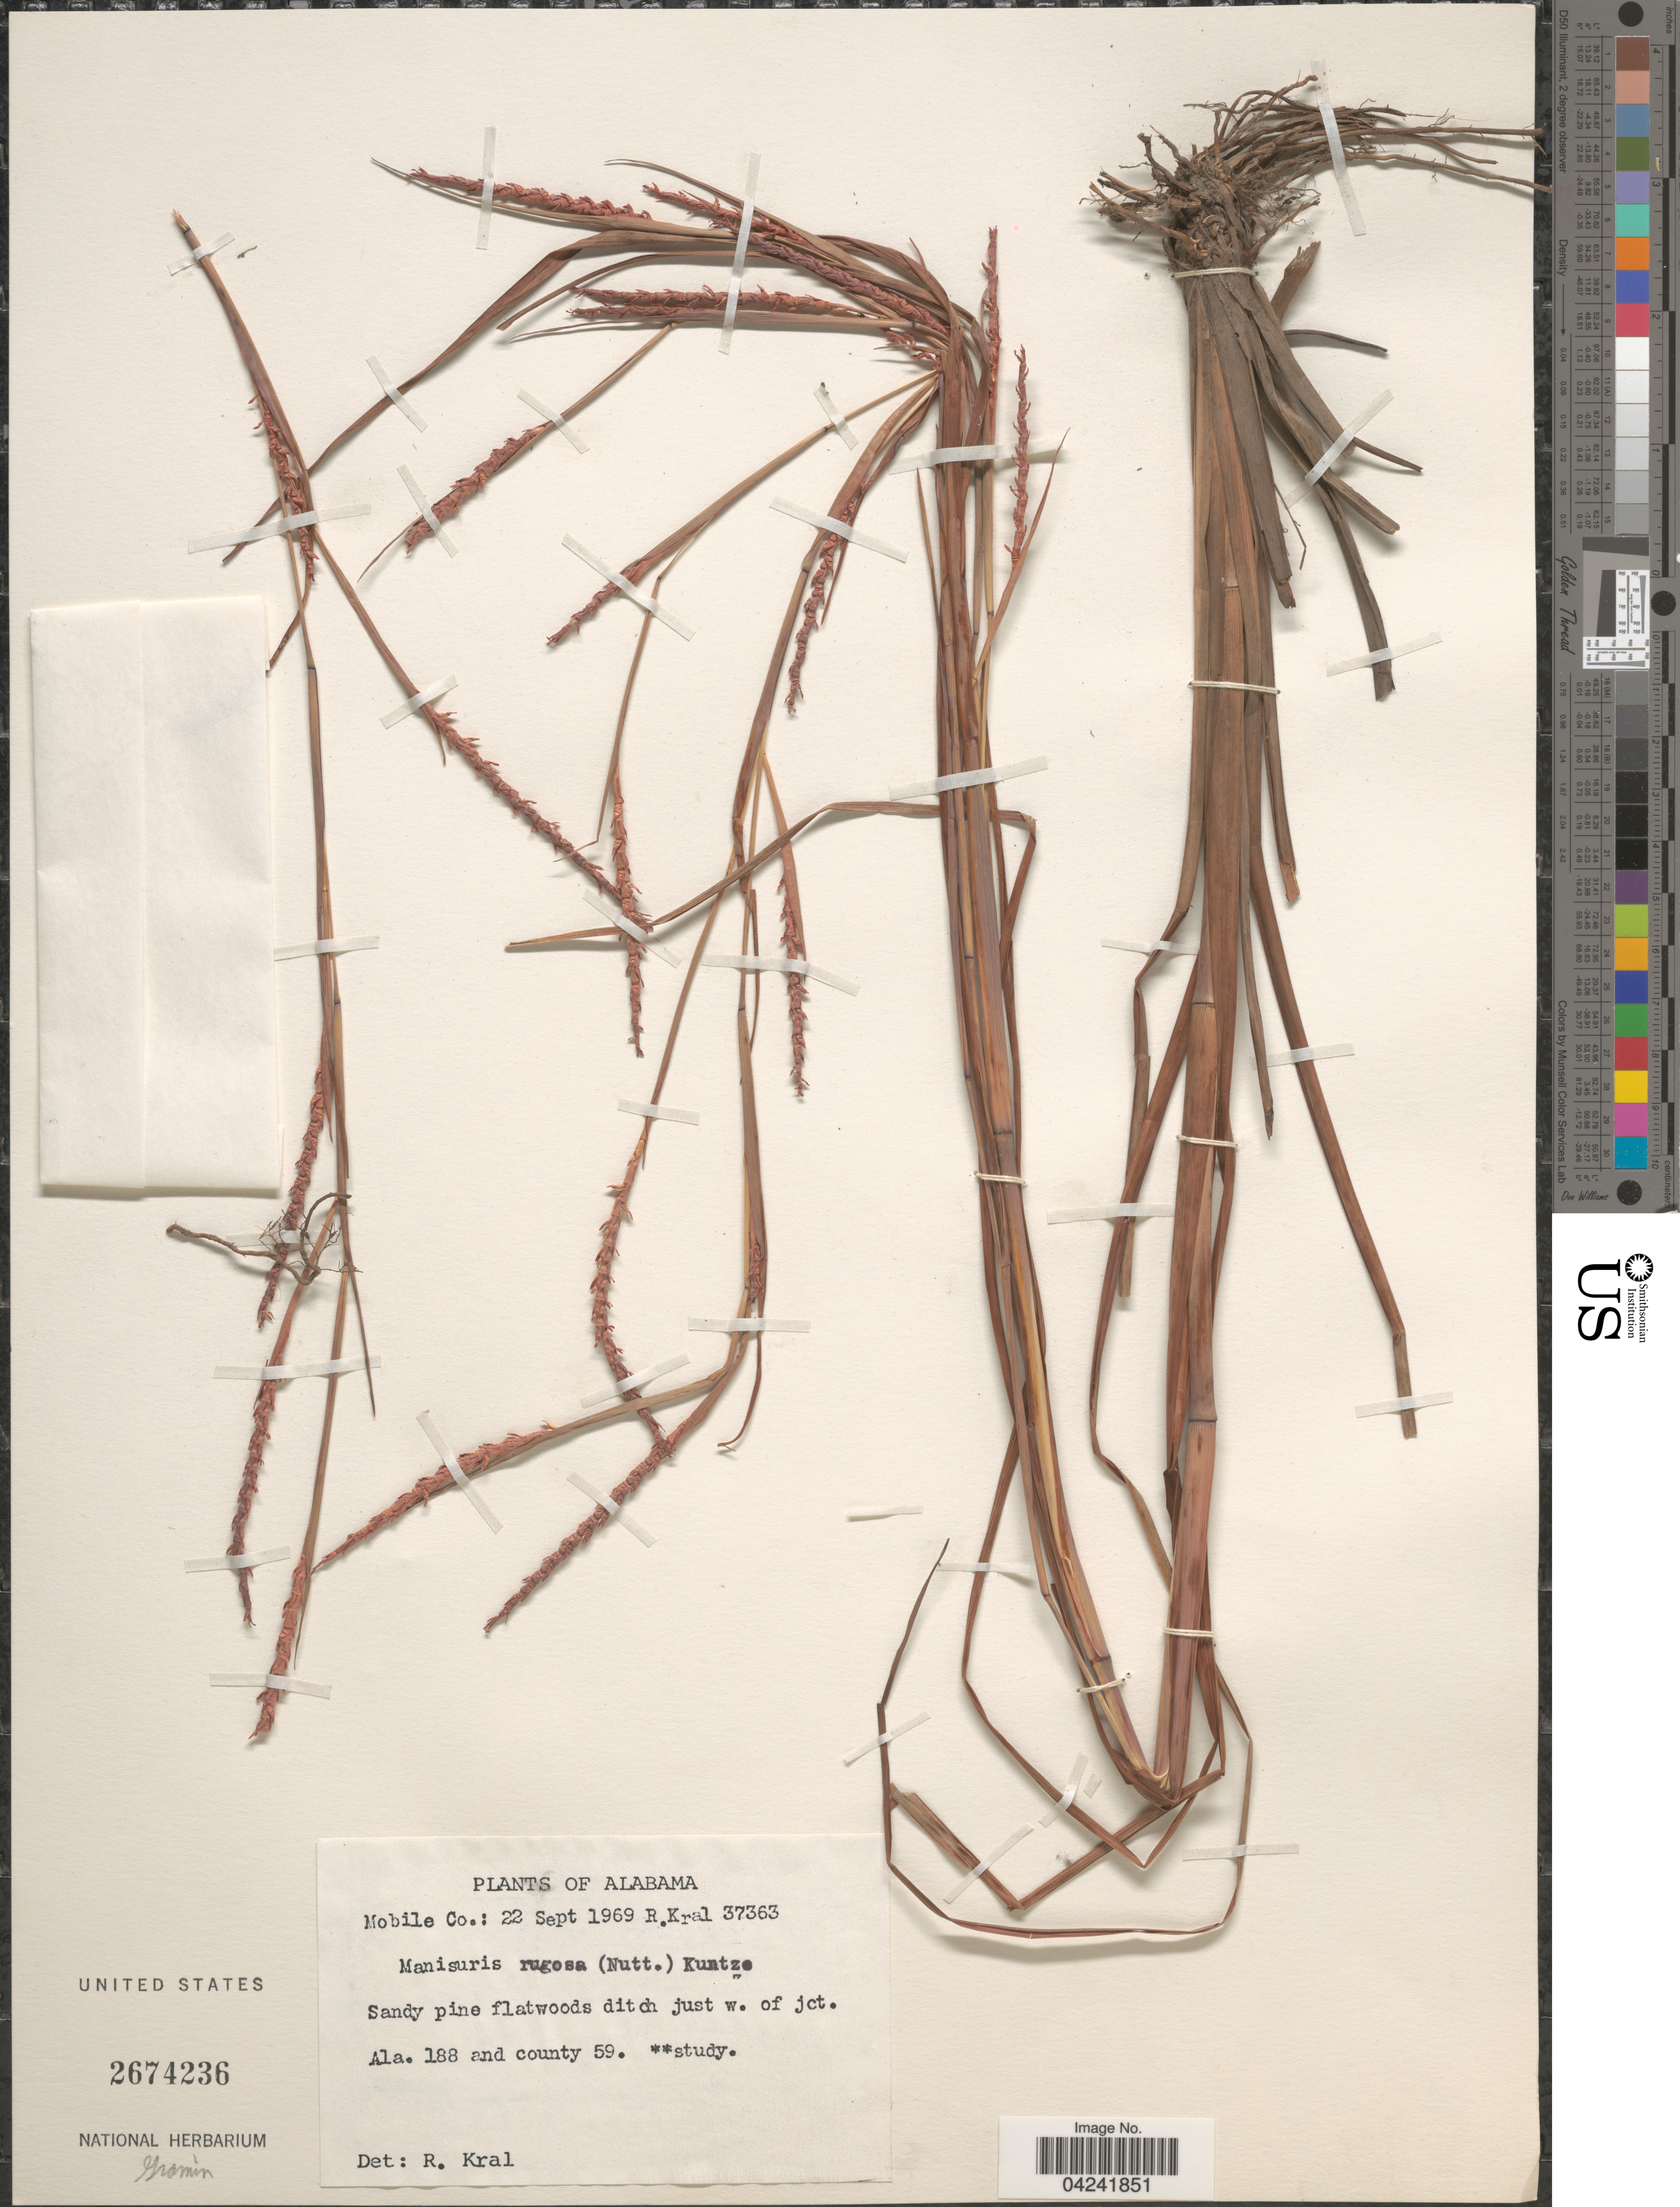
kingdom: Plantae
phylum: Tracheophyta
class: Liliopsida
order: Poales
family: Poaceae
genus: Mnesithea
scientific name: Mnesithea rugosa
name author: (Nutt.) de Koning & Sosef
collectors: R. Kral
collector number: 37363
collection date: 1969-09-22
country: United States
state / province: Alabama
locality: Mobile Co. Sandy pine flatwoods ditch just w. of jct. Ala. 188 and county 59.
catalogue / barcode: US 2674236